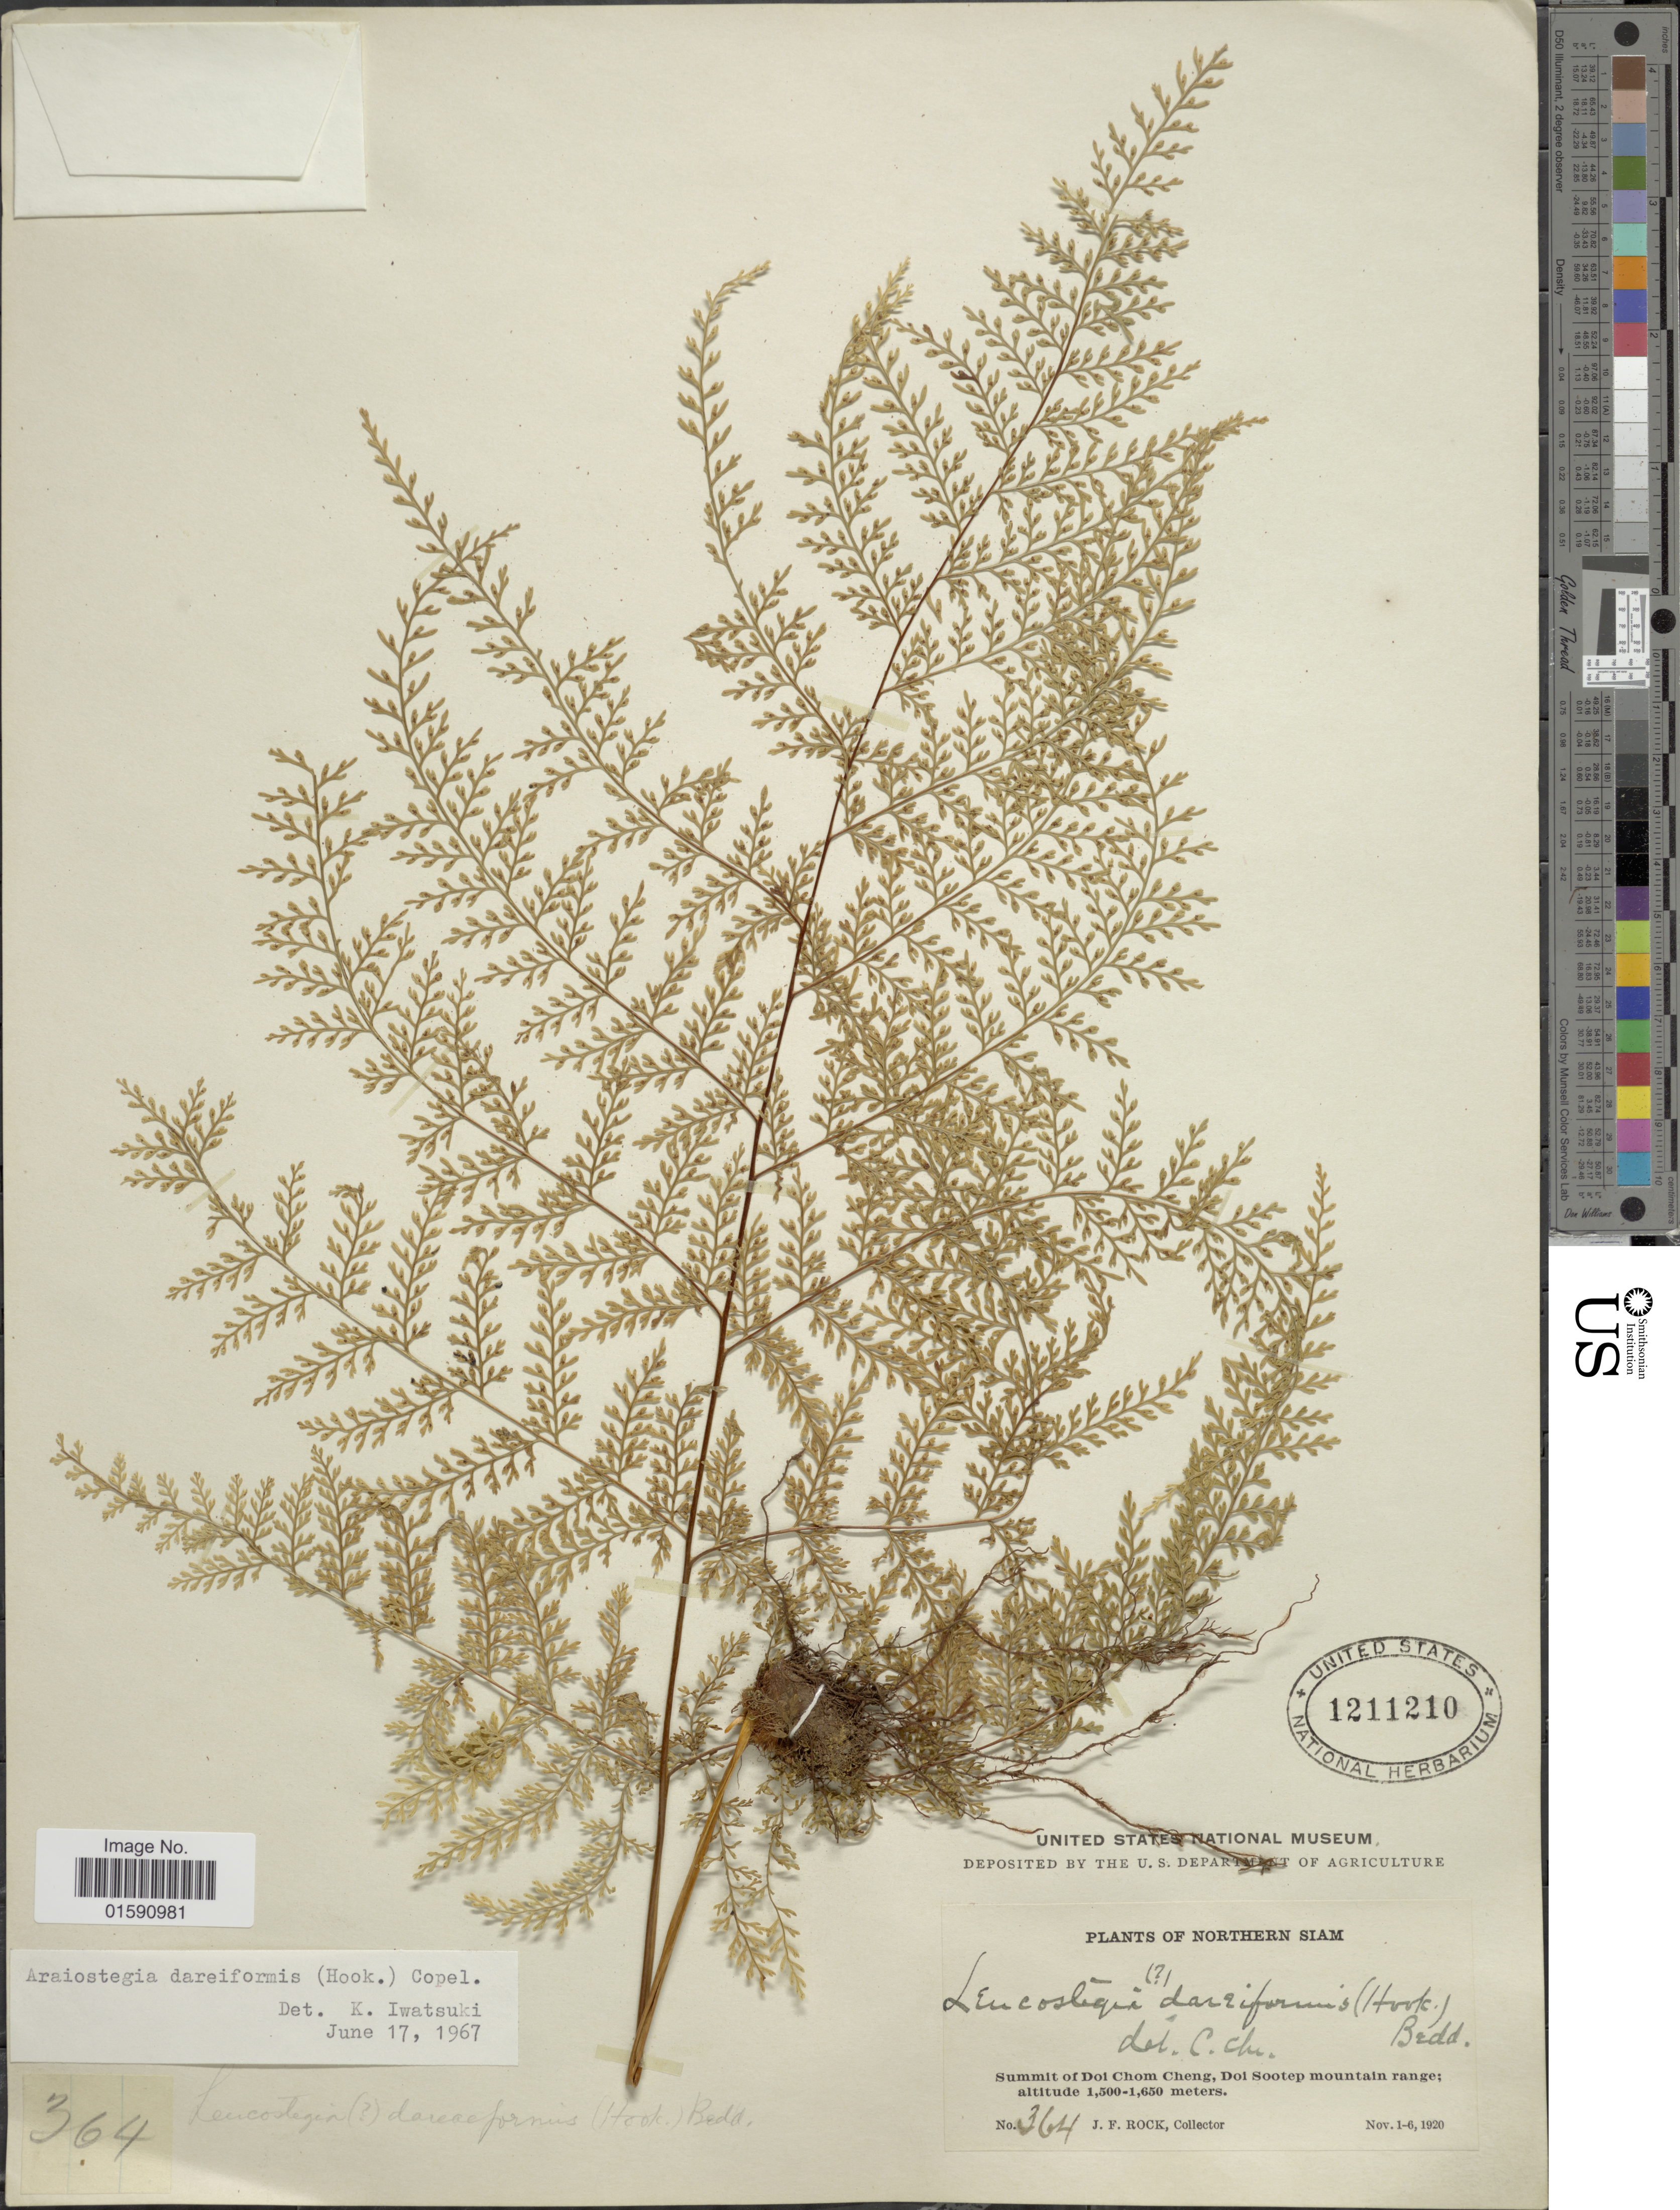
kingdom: Plantae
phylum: Tracheophyta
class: Polypodiopsida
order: Polypodiales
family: Polypodiaceae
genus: Gymnogrammitis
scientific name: Gymnogrammitis dareiformis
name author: (Hook.) Ching ex Tardieu & C. Chr.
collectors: J. Rock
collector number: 364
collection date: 1920-11-06/1920-12-01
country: Thailand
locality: Northern Siam. Summit of Doi Chom Cheng, Doi Sootep mountain range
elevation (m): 1500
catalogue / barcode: US 1211210